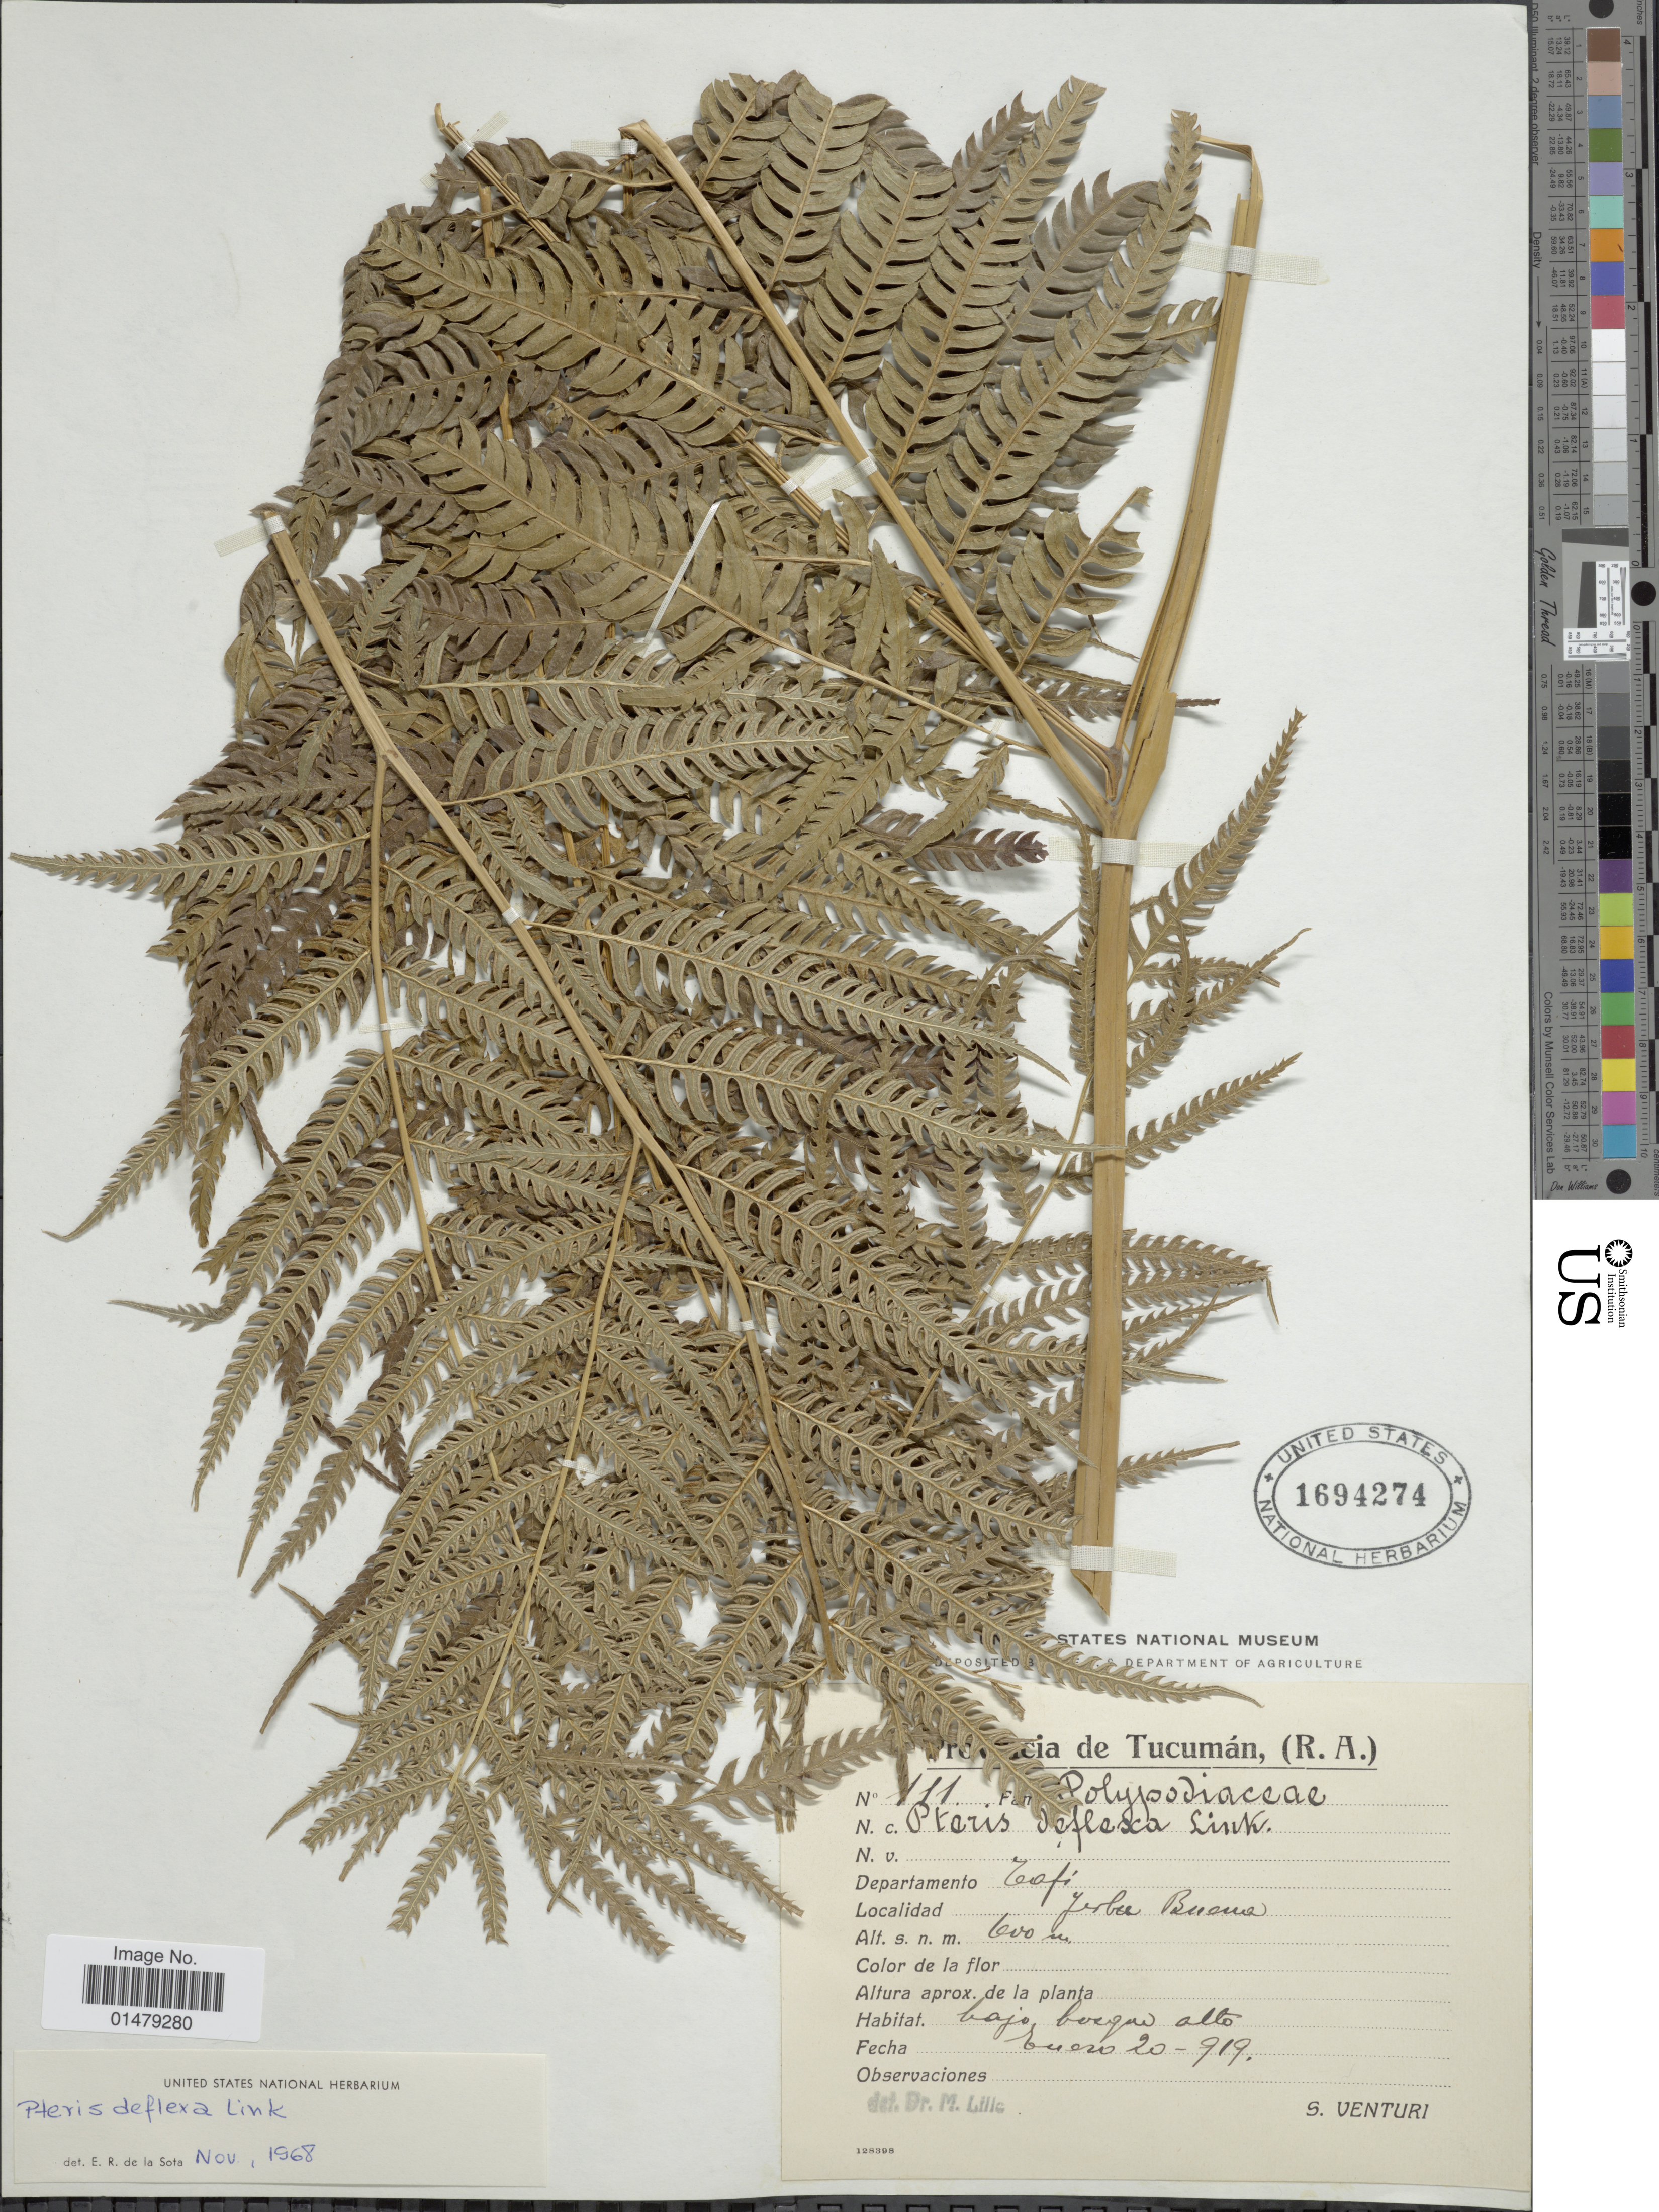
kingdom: Plantae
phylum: Tracheophyta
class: Polypodiopsida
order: Polypodiales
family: Pteridaceae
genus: Pteris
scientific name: Pteris deflexa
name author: Link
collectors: S. Venturi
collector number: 111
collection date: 1919-01-20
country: Argentina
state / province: Tucuman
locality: Yerba Buena.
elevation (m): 600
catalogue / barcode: US 1694274